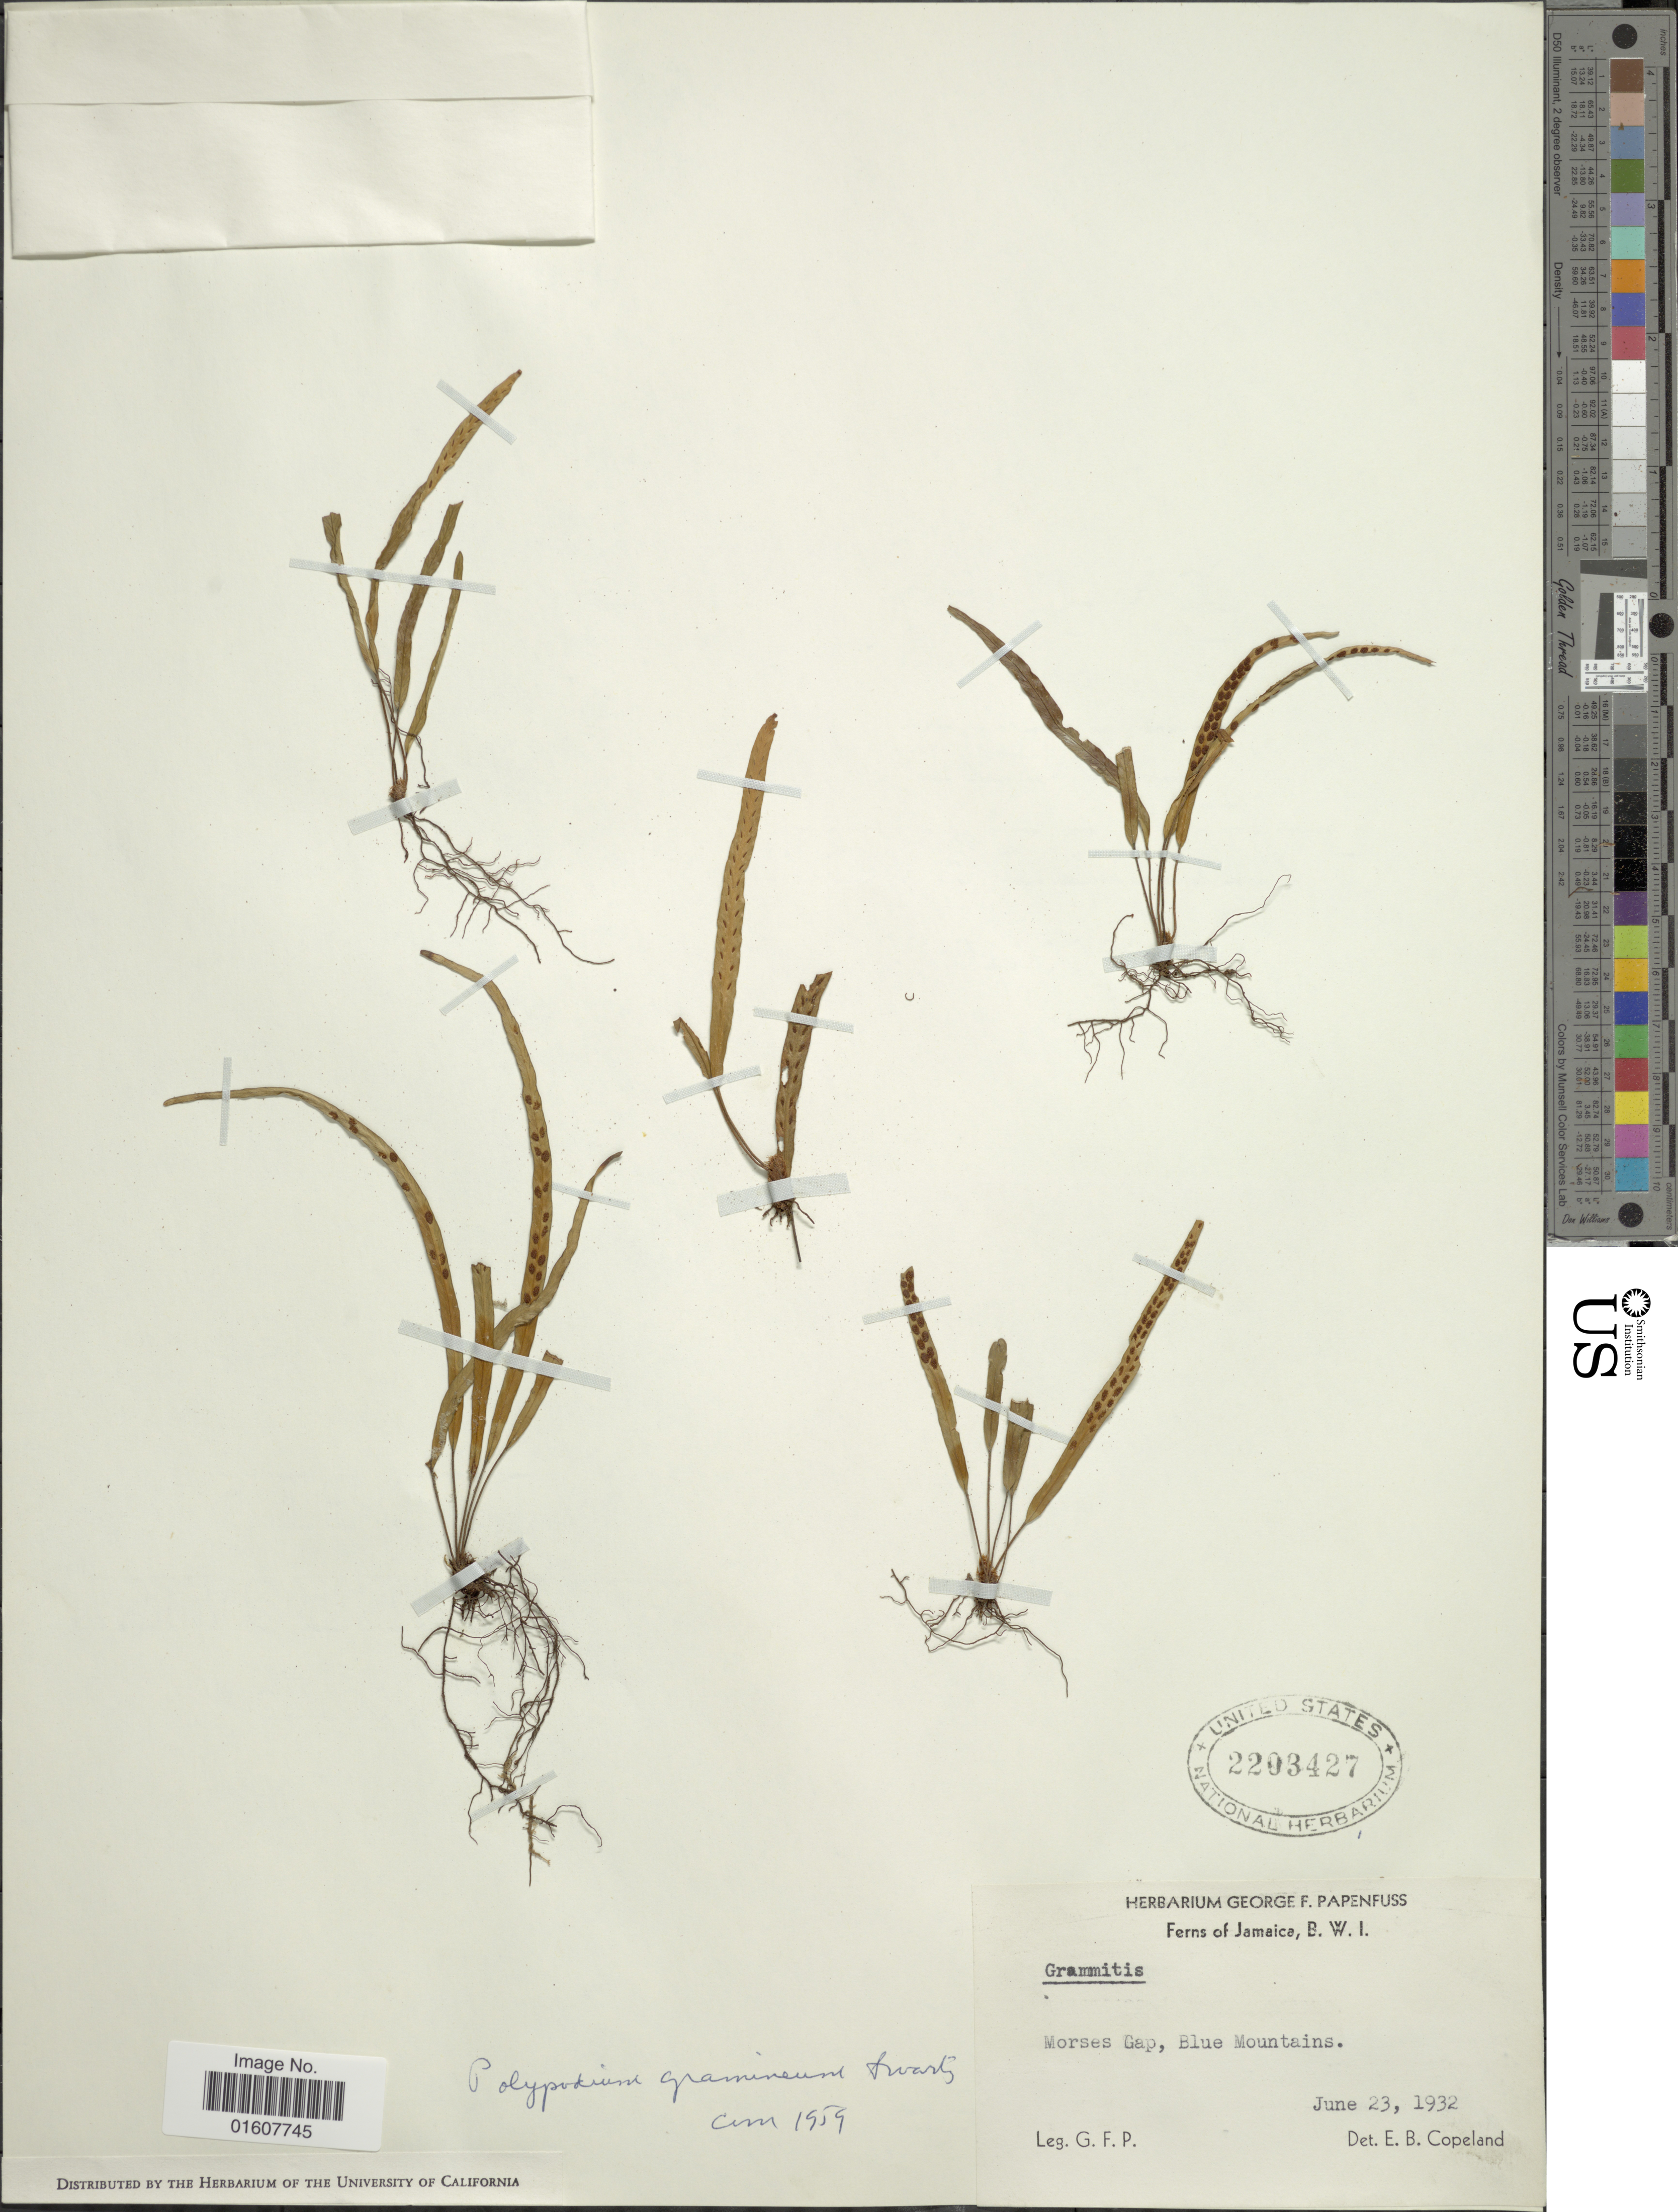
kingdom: Plantae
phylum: Tracheophyta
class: Polypodiopsida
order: Polypodiales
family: Polypodiaceae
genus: Lomaphlebia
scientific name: Lomaphlebia linearis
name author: (Sw.) J. Sm.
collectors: G. Papenfuss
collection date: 1932-06-23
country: Jamaica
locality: B,W,I. Morses Gap, Blue Mountains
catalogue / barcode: US 2203427